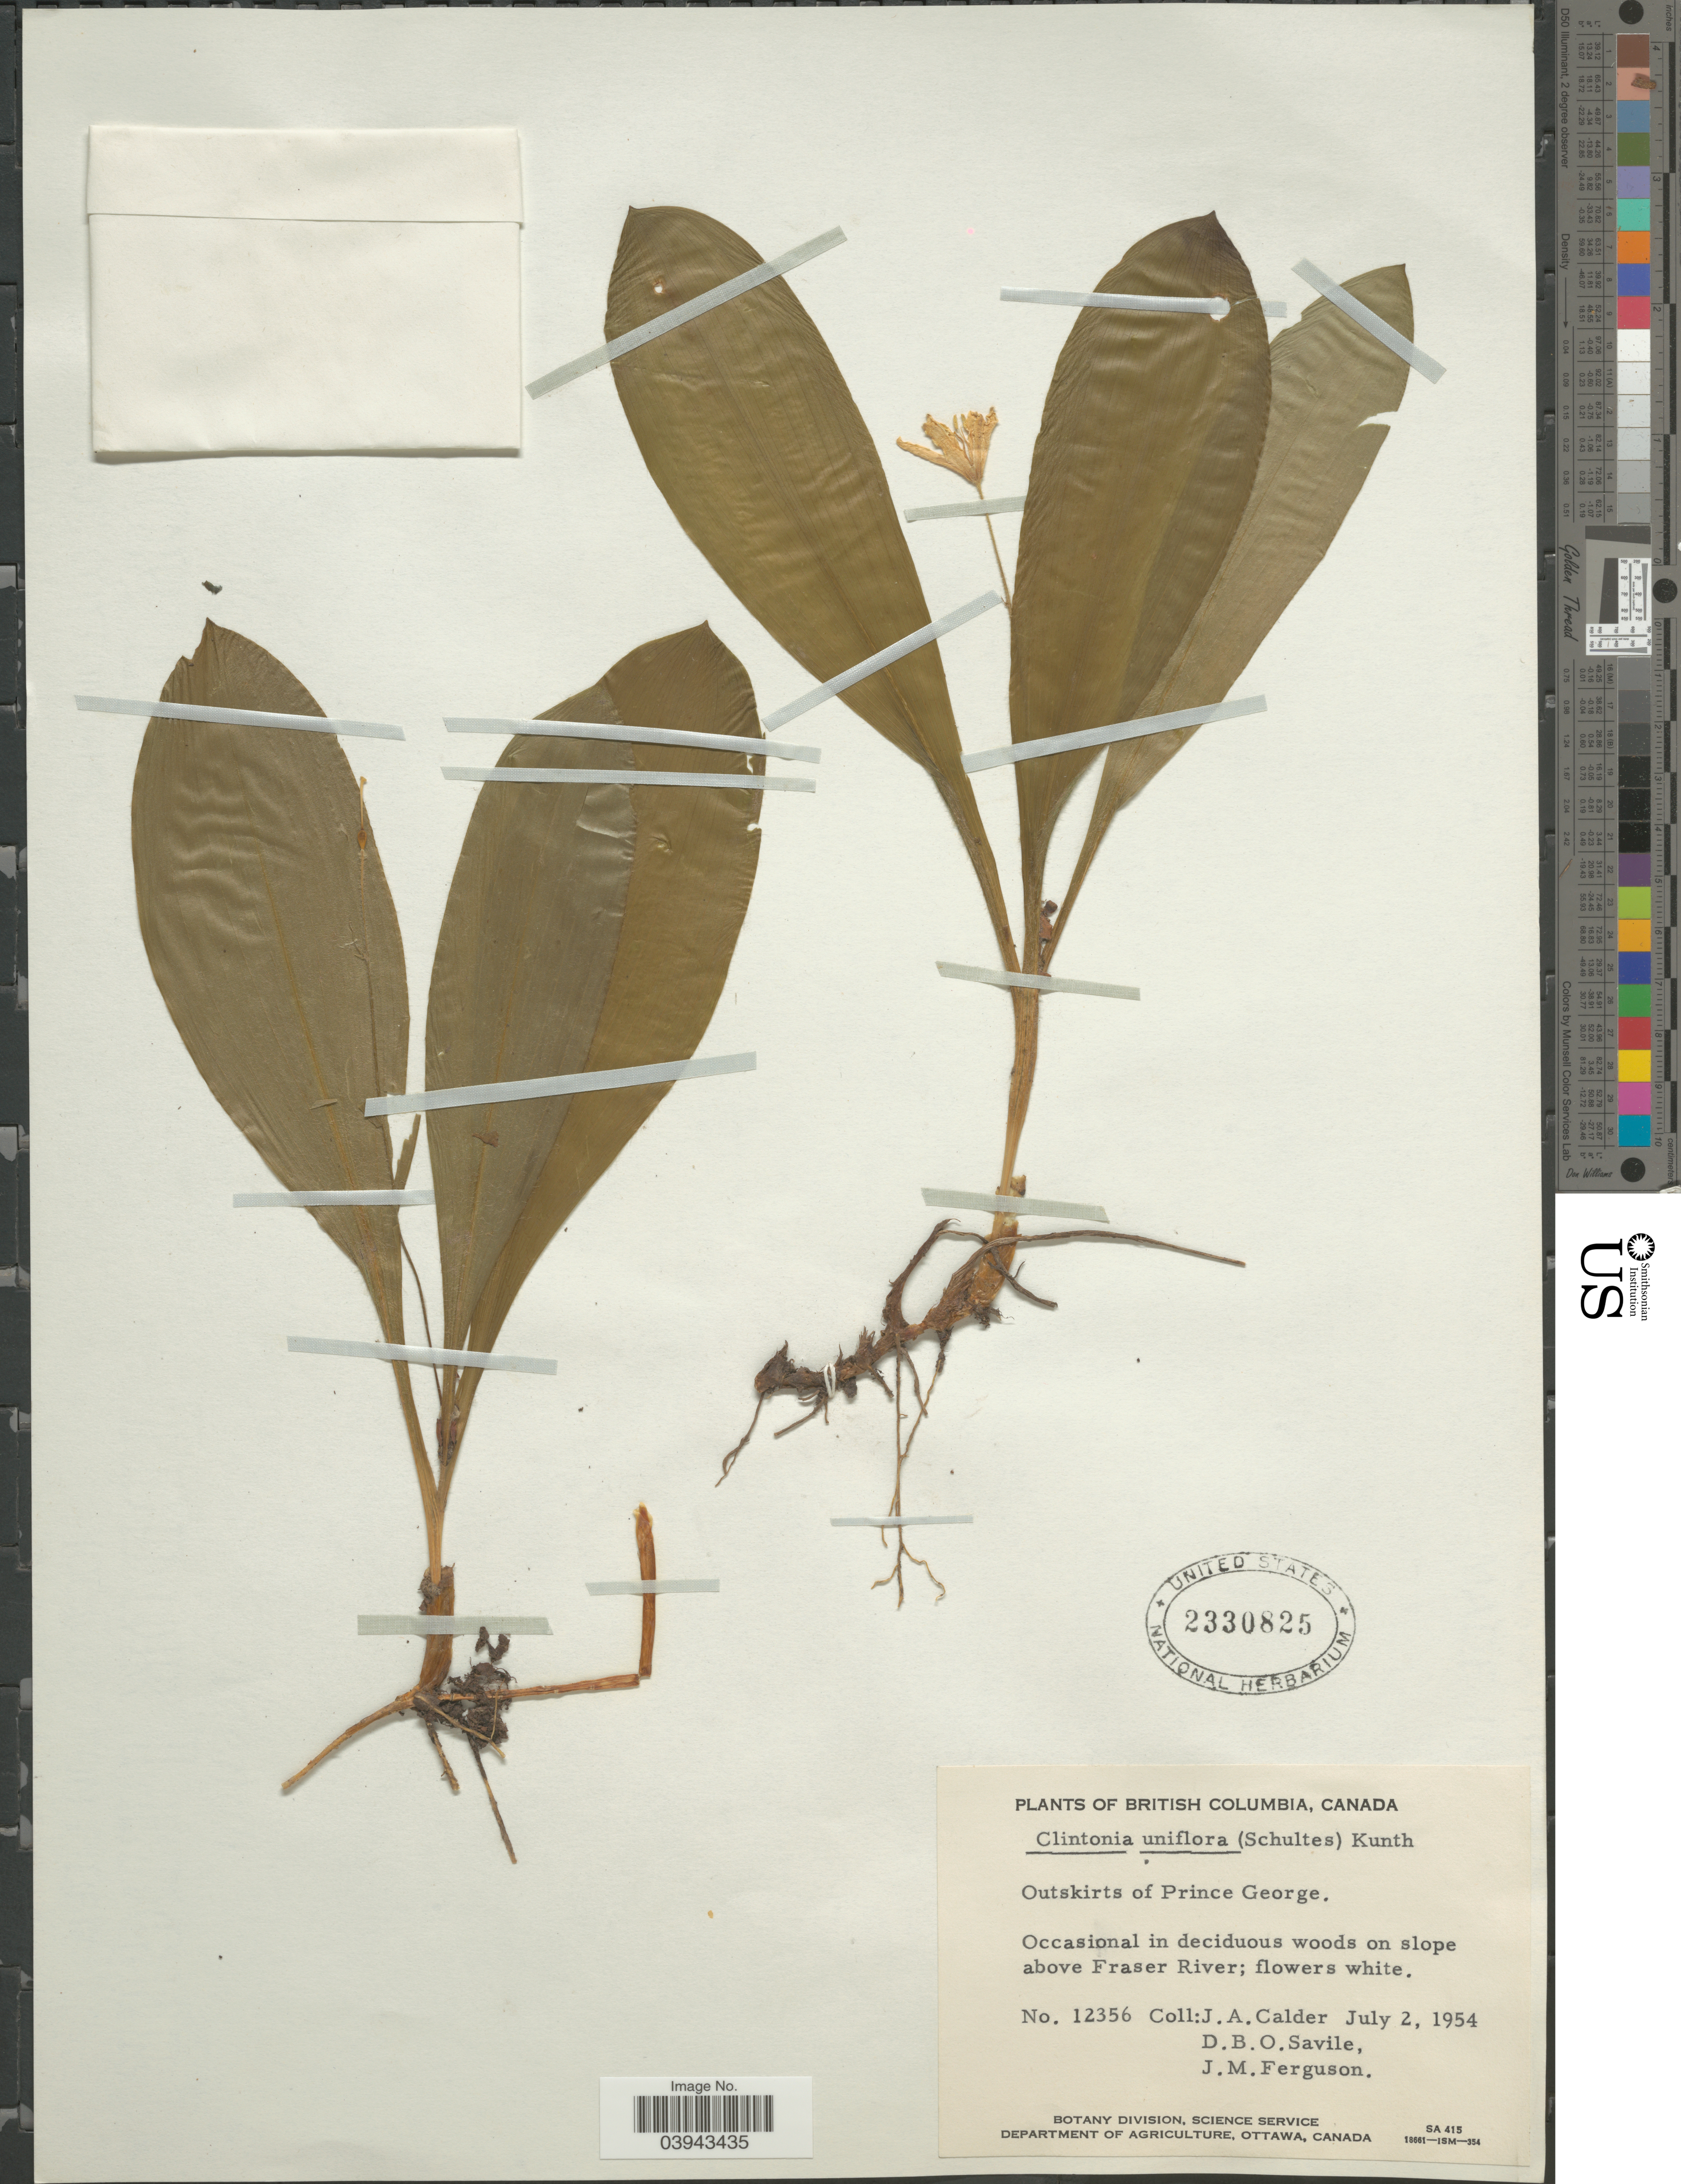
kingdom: Plantae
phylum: Tracheophyta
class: Liliopsida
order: Liliales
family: Liliaceae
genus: Clintonia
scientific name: Clintonia uniflora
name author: Kunth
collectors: J. A. Calder, D. Savile & J. M. Ferguson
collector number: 12356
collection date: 1954-07-02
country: Canada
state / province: British Columbia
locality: Outskirts of Prince George. Occasional in deciduous woods on slope above Fraser River.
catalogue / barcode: US 2330825